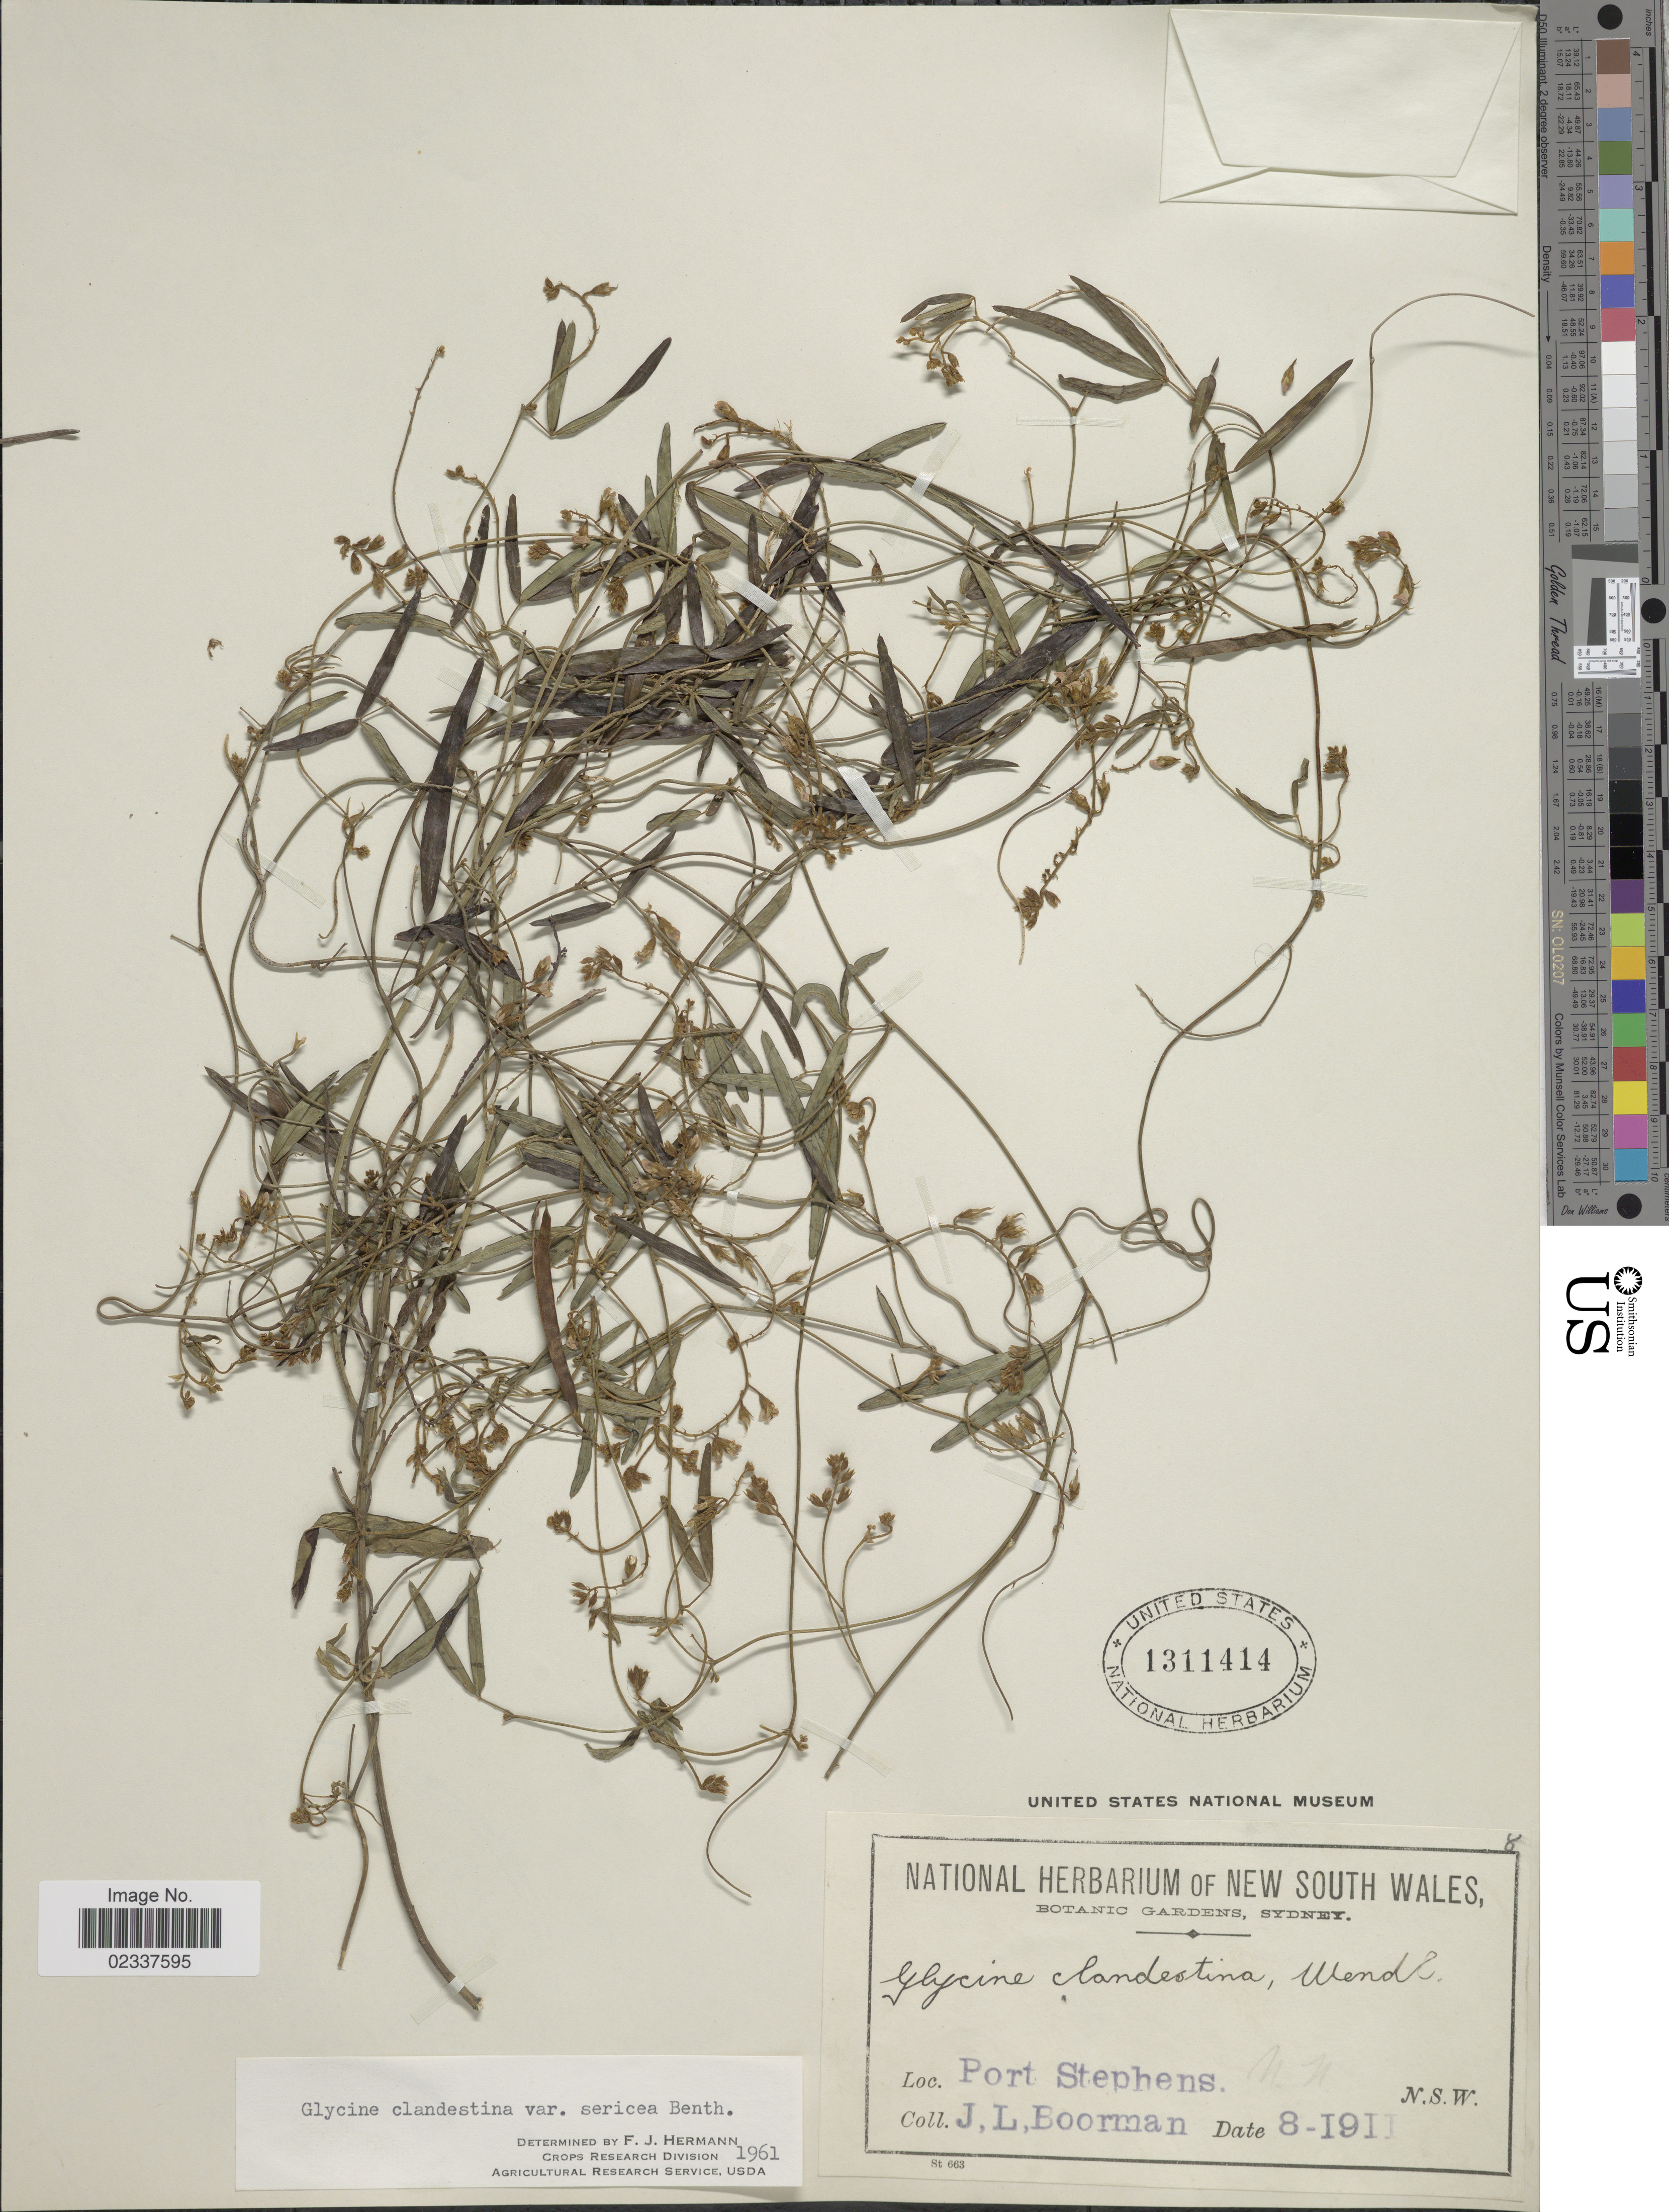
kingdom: Plantae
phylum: Tracheophyta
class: Magnoliopsida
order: Fabales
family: Fabaceae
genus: Glycine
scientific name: Glycine clandestina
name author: J.C. Wendl.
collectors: J. Boorman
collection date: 1911-08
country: Australia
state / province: New South Wales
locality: Port Stephens, NSW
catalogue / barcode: US 1311414